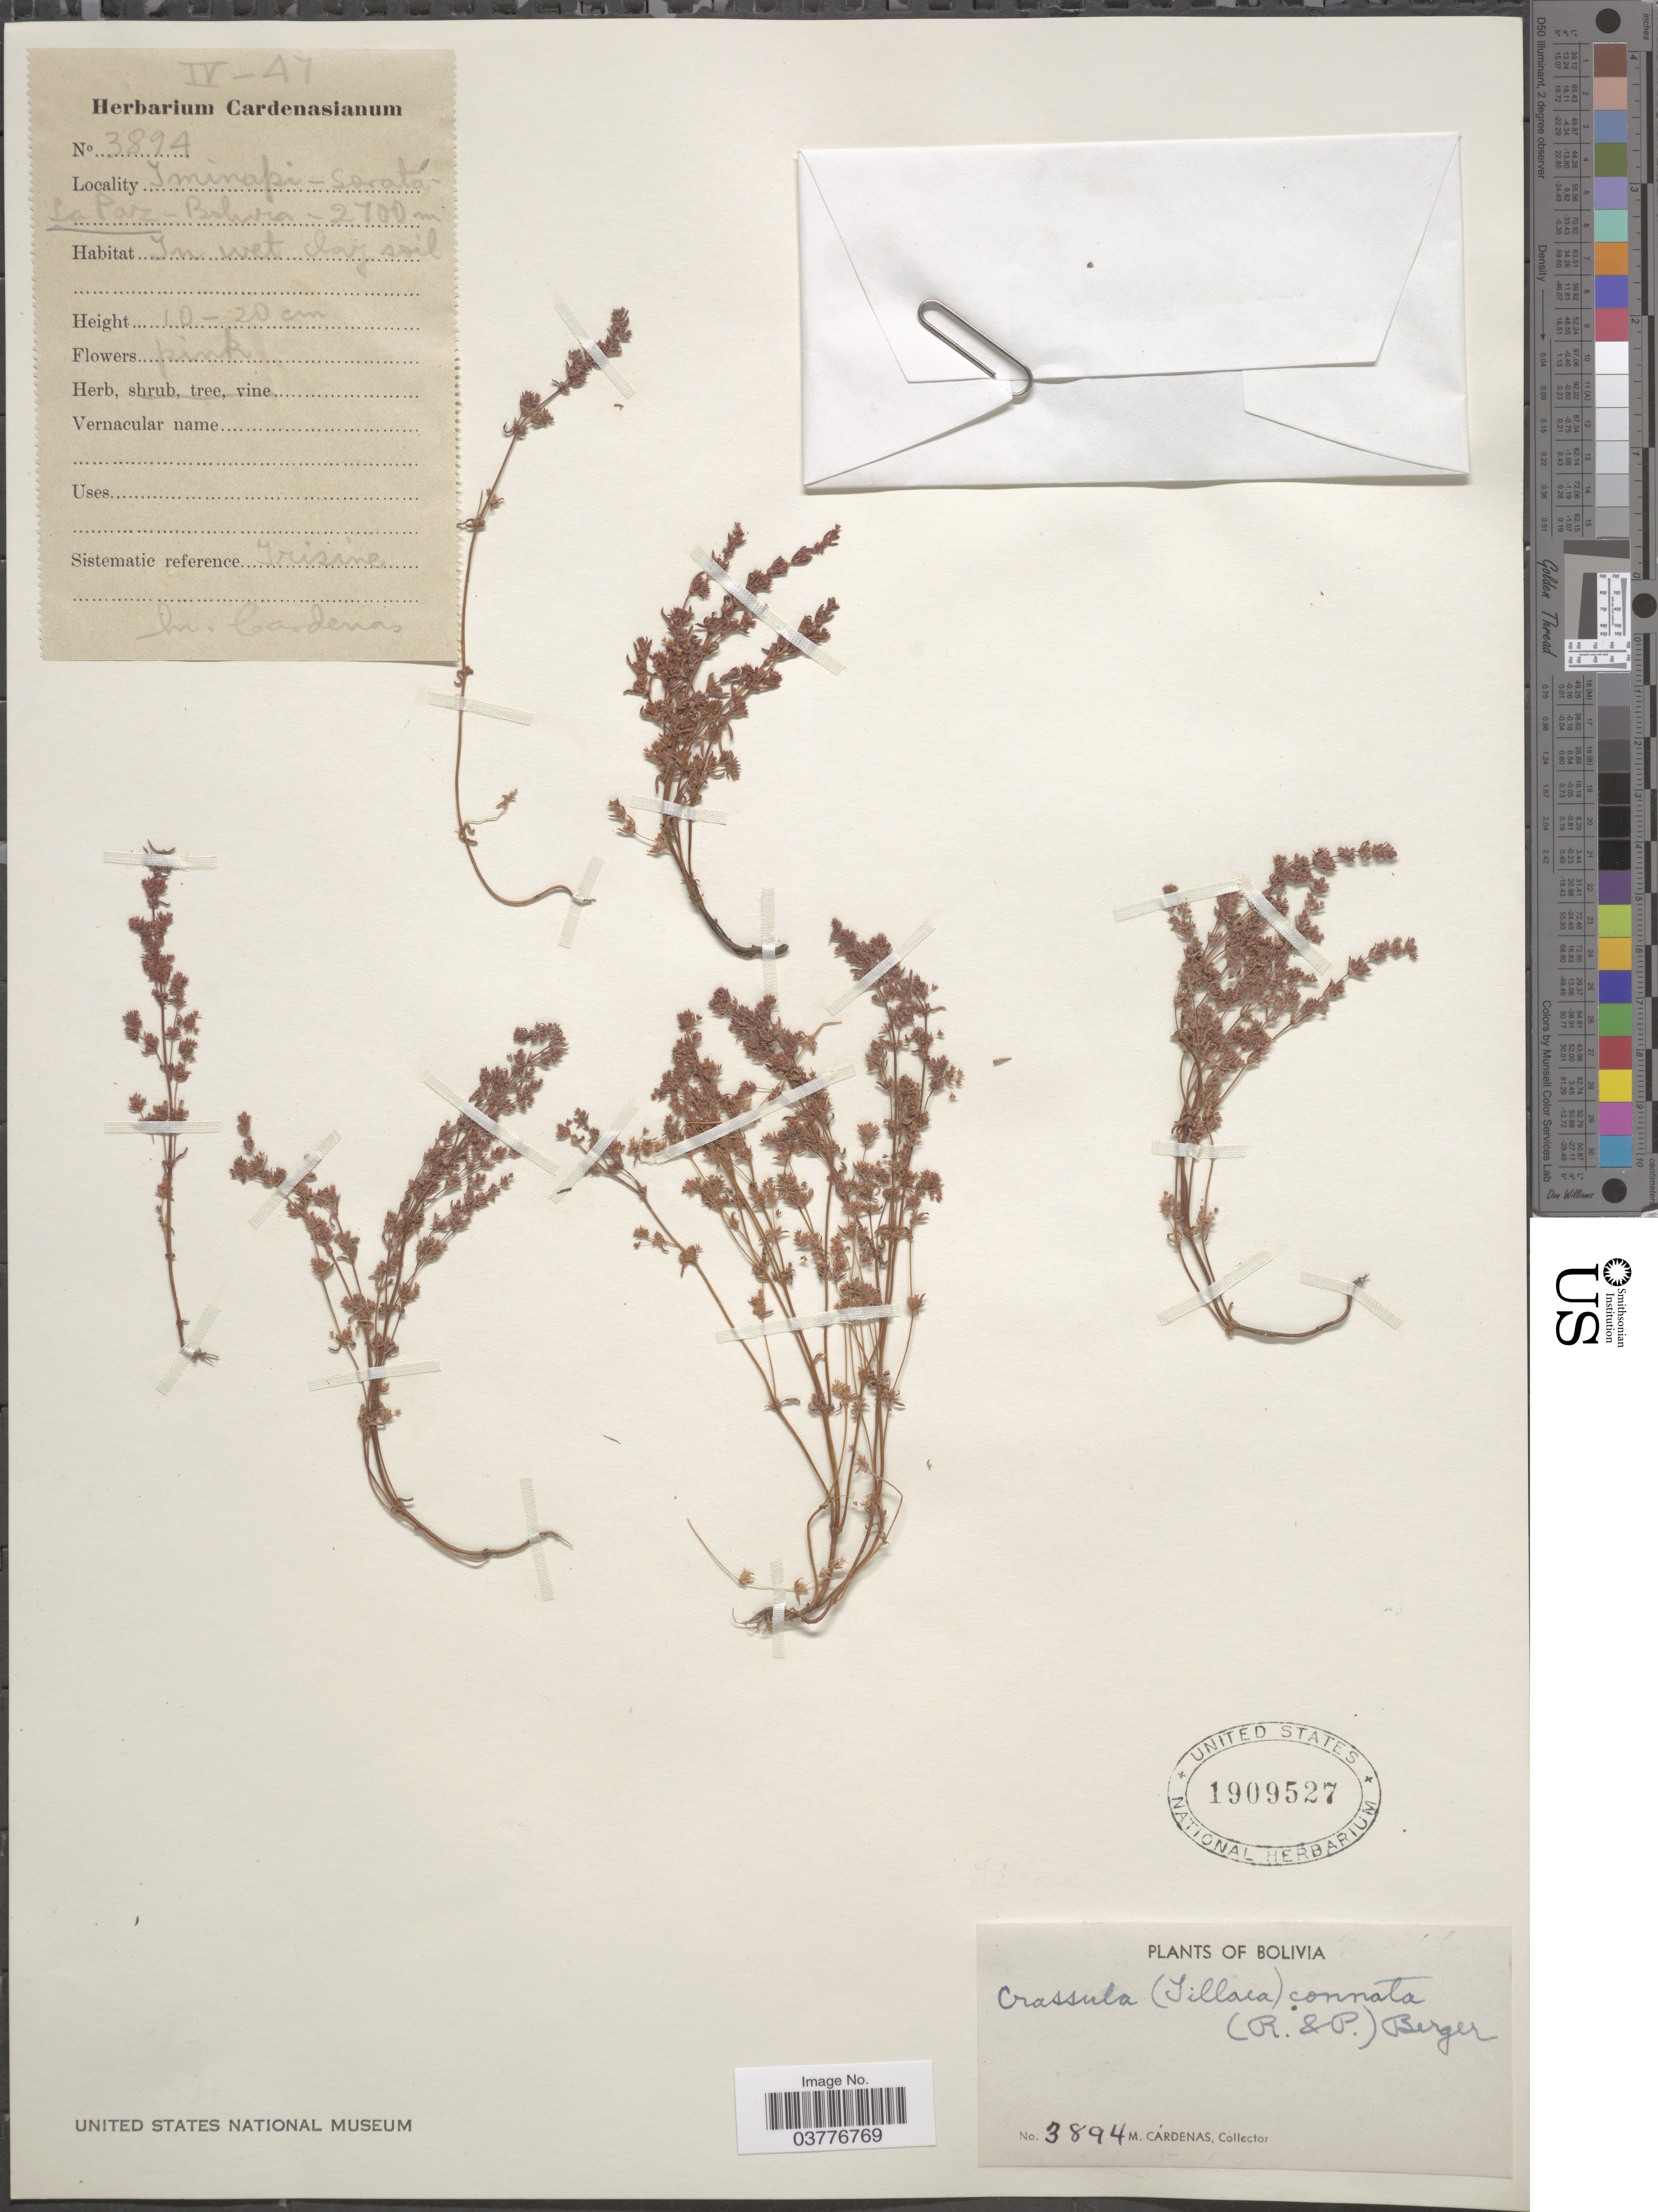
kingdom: Plantae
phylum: Tracheophyta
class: Magnoliopsida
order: Saxifragales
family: Crassulaceae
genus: Crassula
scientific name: Crassula connata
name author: (Ruiz & Pav.) A. Berger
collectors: M. Cárdenas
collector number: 3894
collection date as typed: Transcribed d/m/y: /4/47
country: Bolivia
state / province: La Paz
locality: Iminapi- Sorata.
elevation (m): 2700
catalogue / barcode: US 1909527